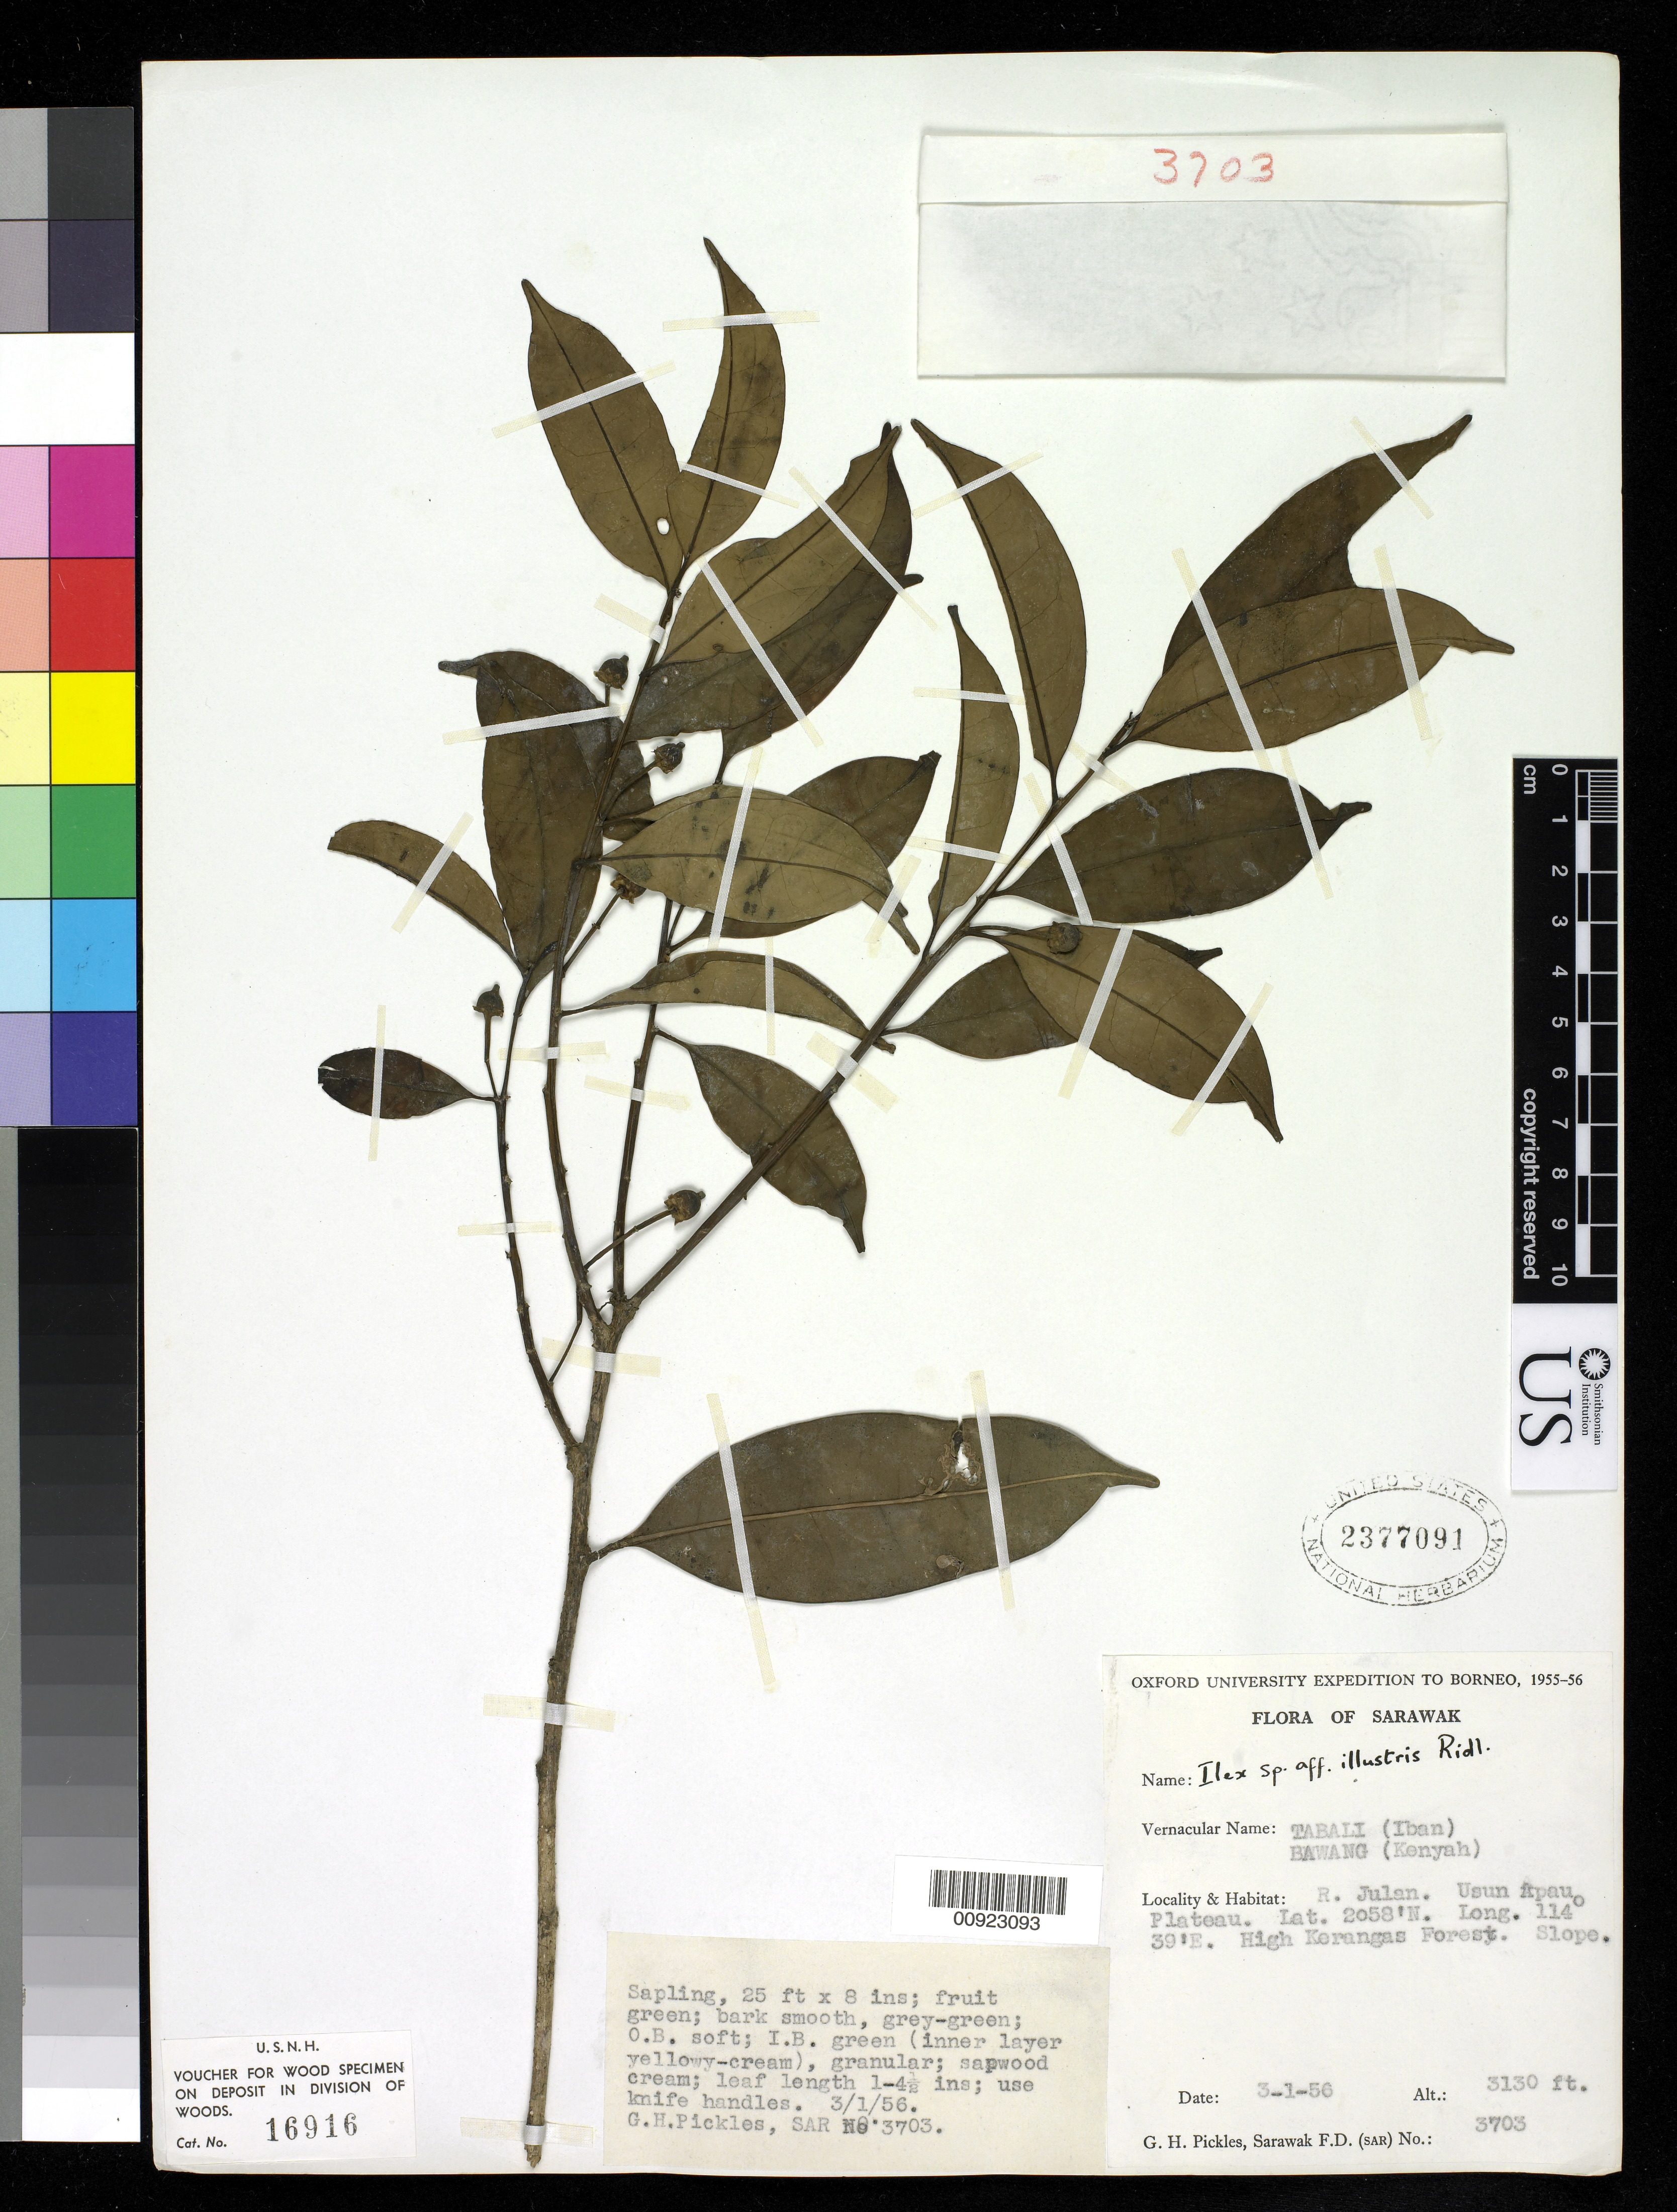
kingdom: Plantae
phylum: Tracheophyta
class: Magnoliopsida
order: Aquifoliales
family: Aquifoliaceae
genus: Ilex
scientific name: Ilex illustris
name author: Ridl.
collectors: G. Pickles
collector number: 3703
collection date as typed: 03 Jan 1956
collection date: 1956-01-03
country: Malaysia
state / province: Sarawak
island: Borneo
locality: High Kerangas Forest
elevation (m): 954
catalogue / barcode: US 2377091